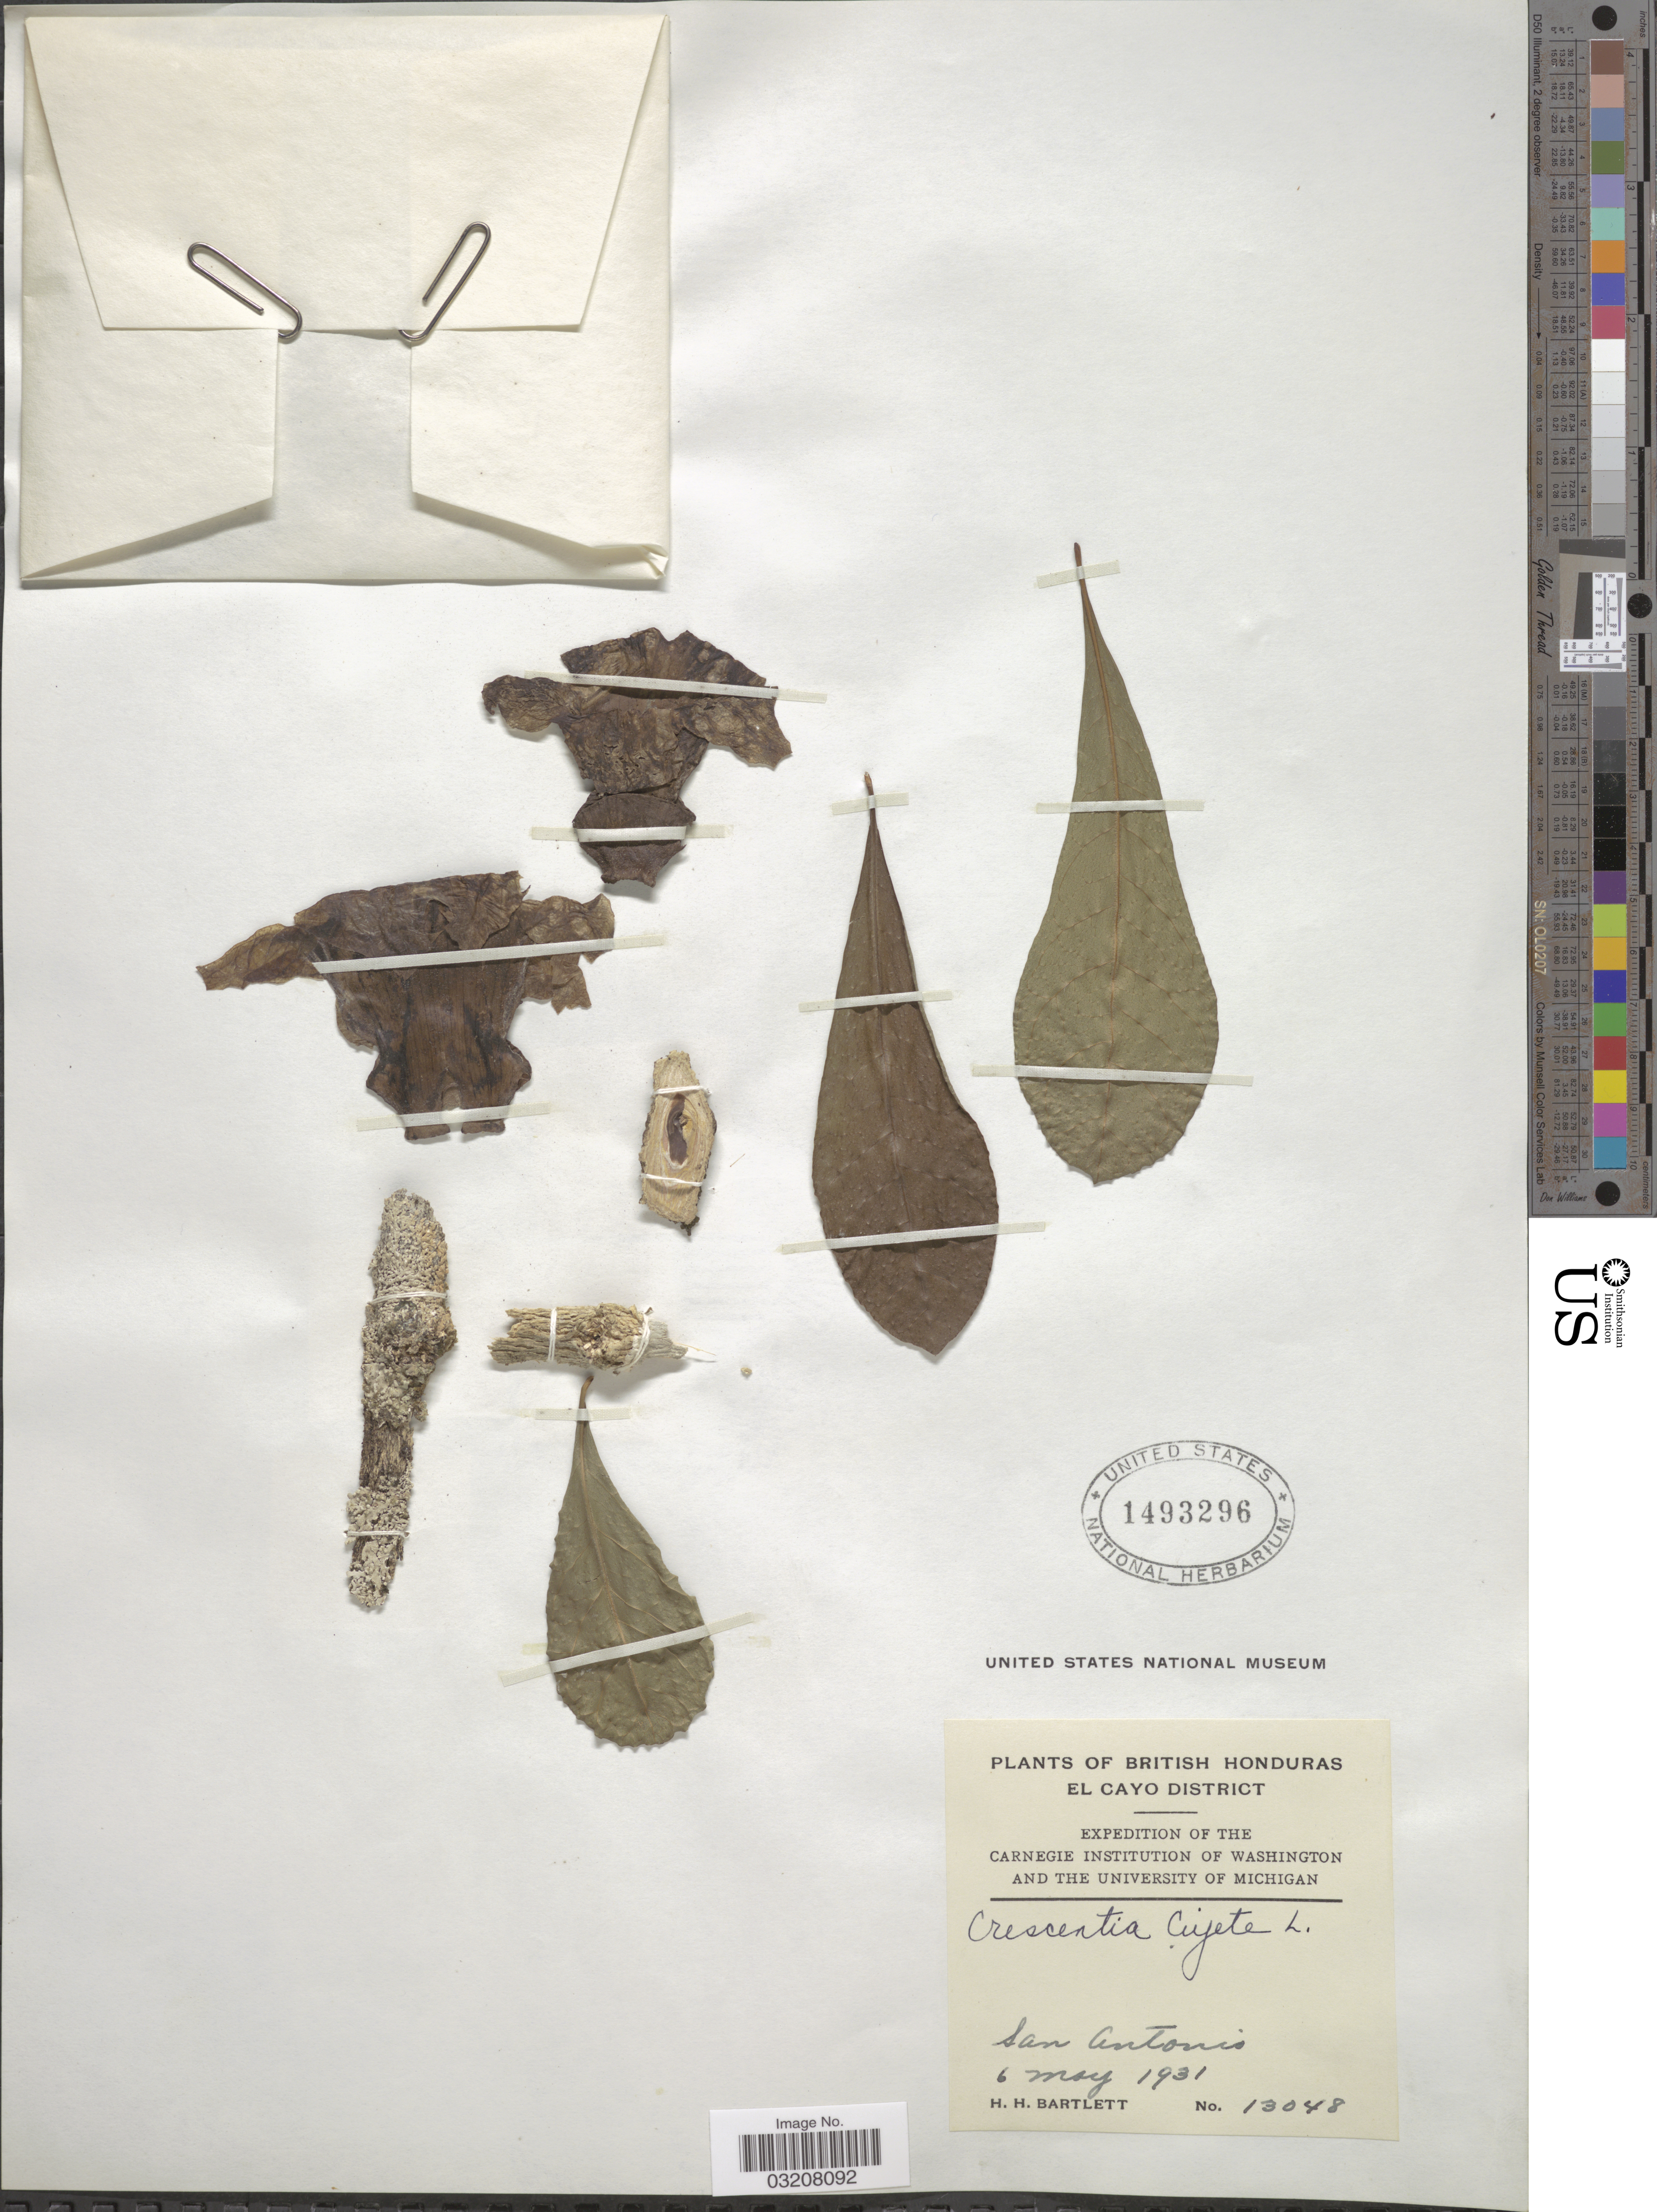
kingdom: Plantae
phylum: Tracheophyta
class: Magnoliopsida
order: Lamiales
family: Bignoniaceae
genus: Crescentia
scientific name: Crescentia cujete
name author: L.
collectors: H. H. Bartlett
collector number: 13048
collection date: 1931-05-06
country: Belize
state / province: Cayo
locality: British Honduras. El Cayo District. San Antonio.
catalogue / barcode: US 1493296